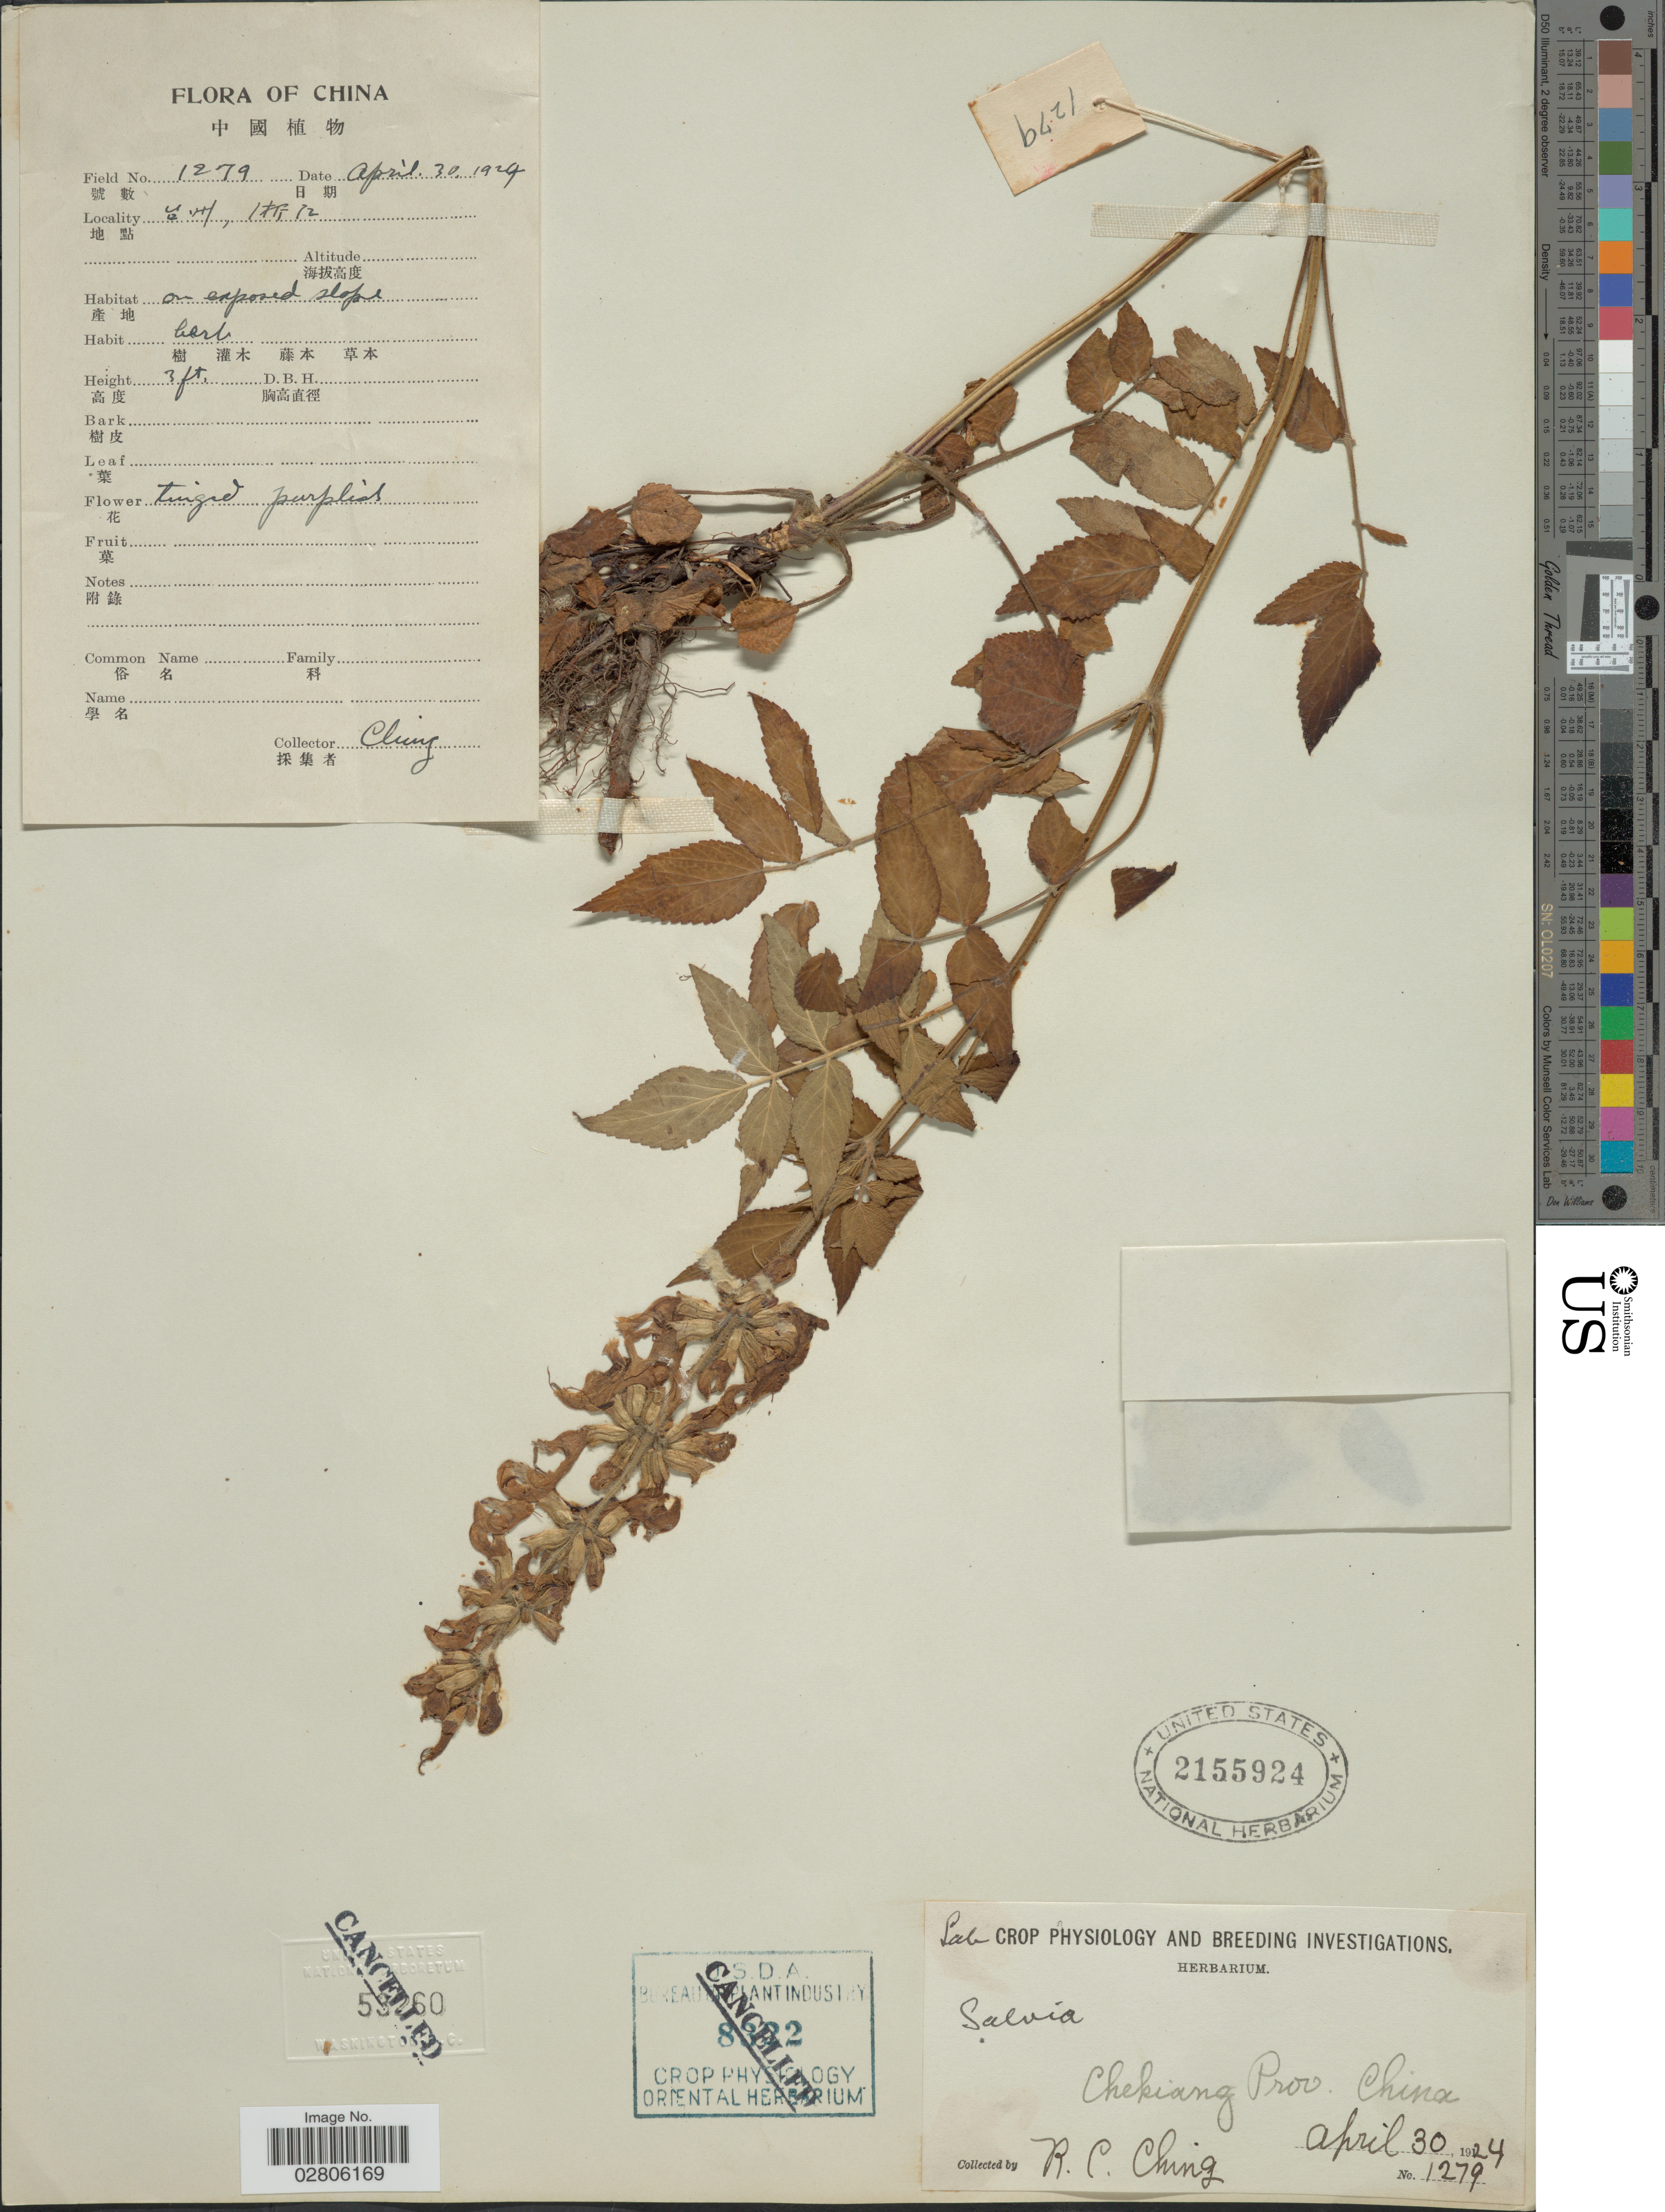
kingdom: Plantae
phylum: Tracheophyta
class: Magnoliopsida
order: Lamiales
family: Lamiaceae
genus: Salvia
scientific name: Salvia miltiorrhiza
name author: Bunge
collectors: R. C. Ching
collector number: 1279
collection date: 1924-04-30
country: China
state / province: Zhejiang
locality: Chekiang Prov., X.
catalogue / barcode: US 2155924